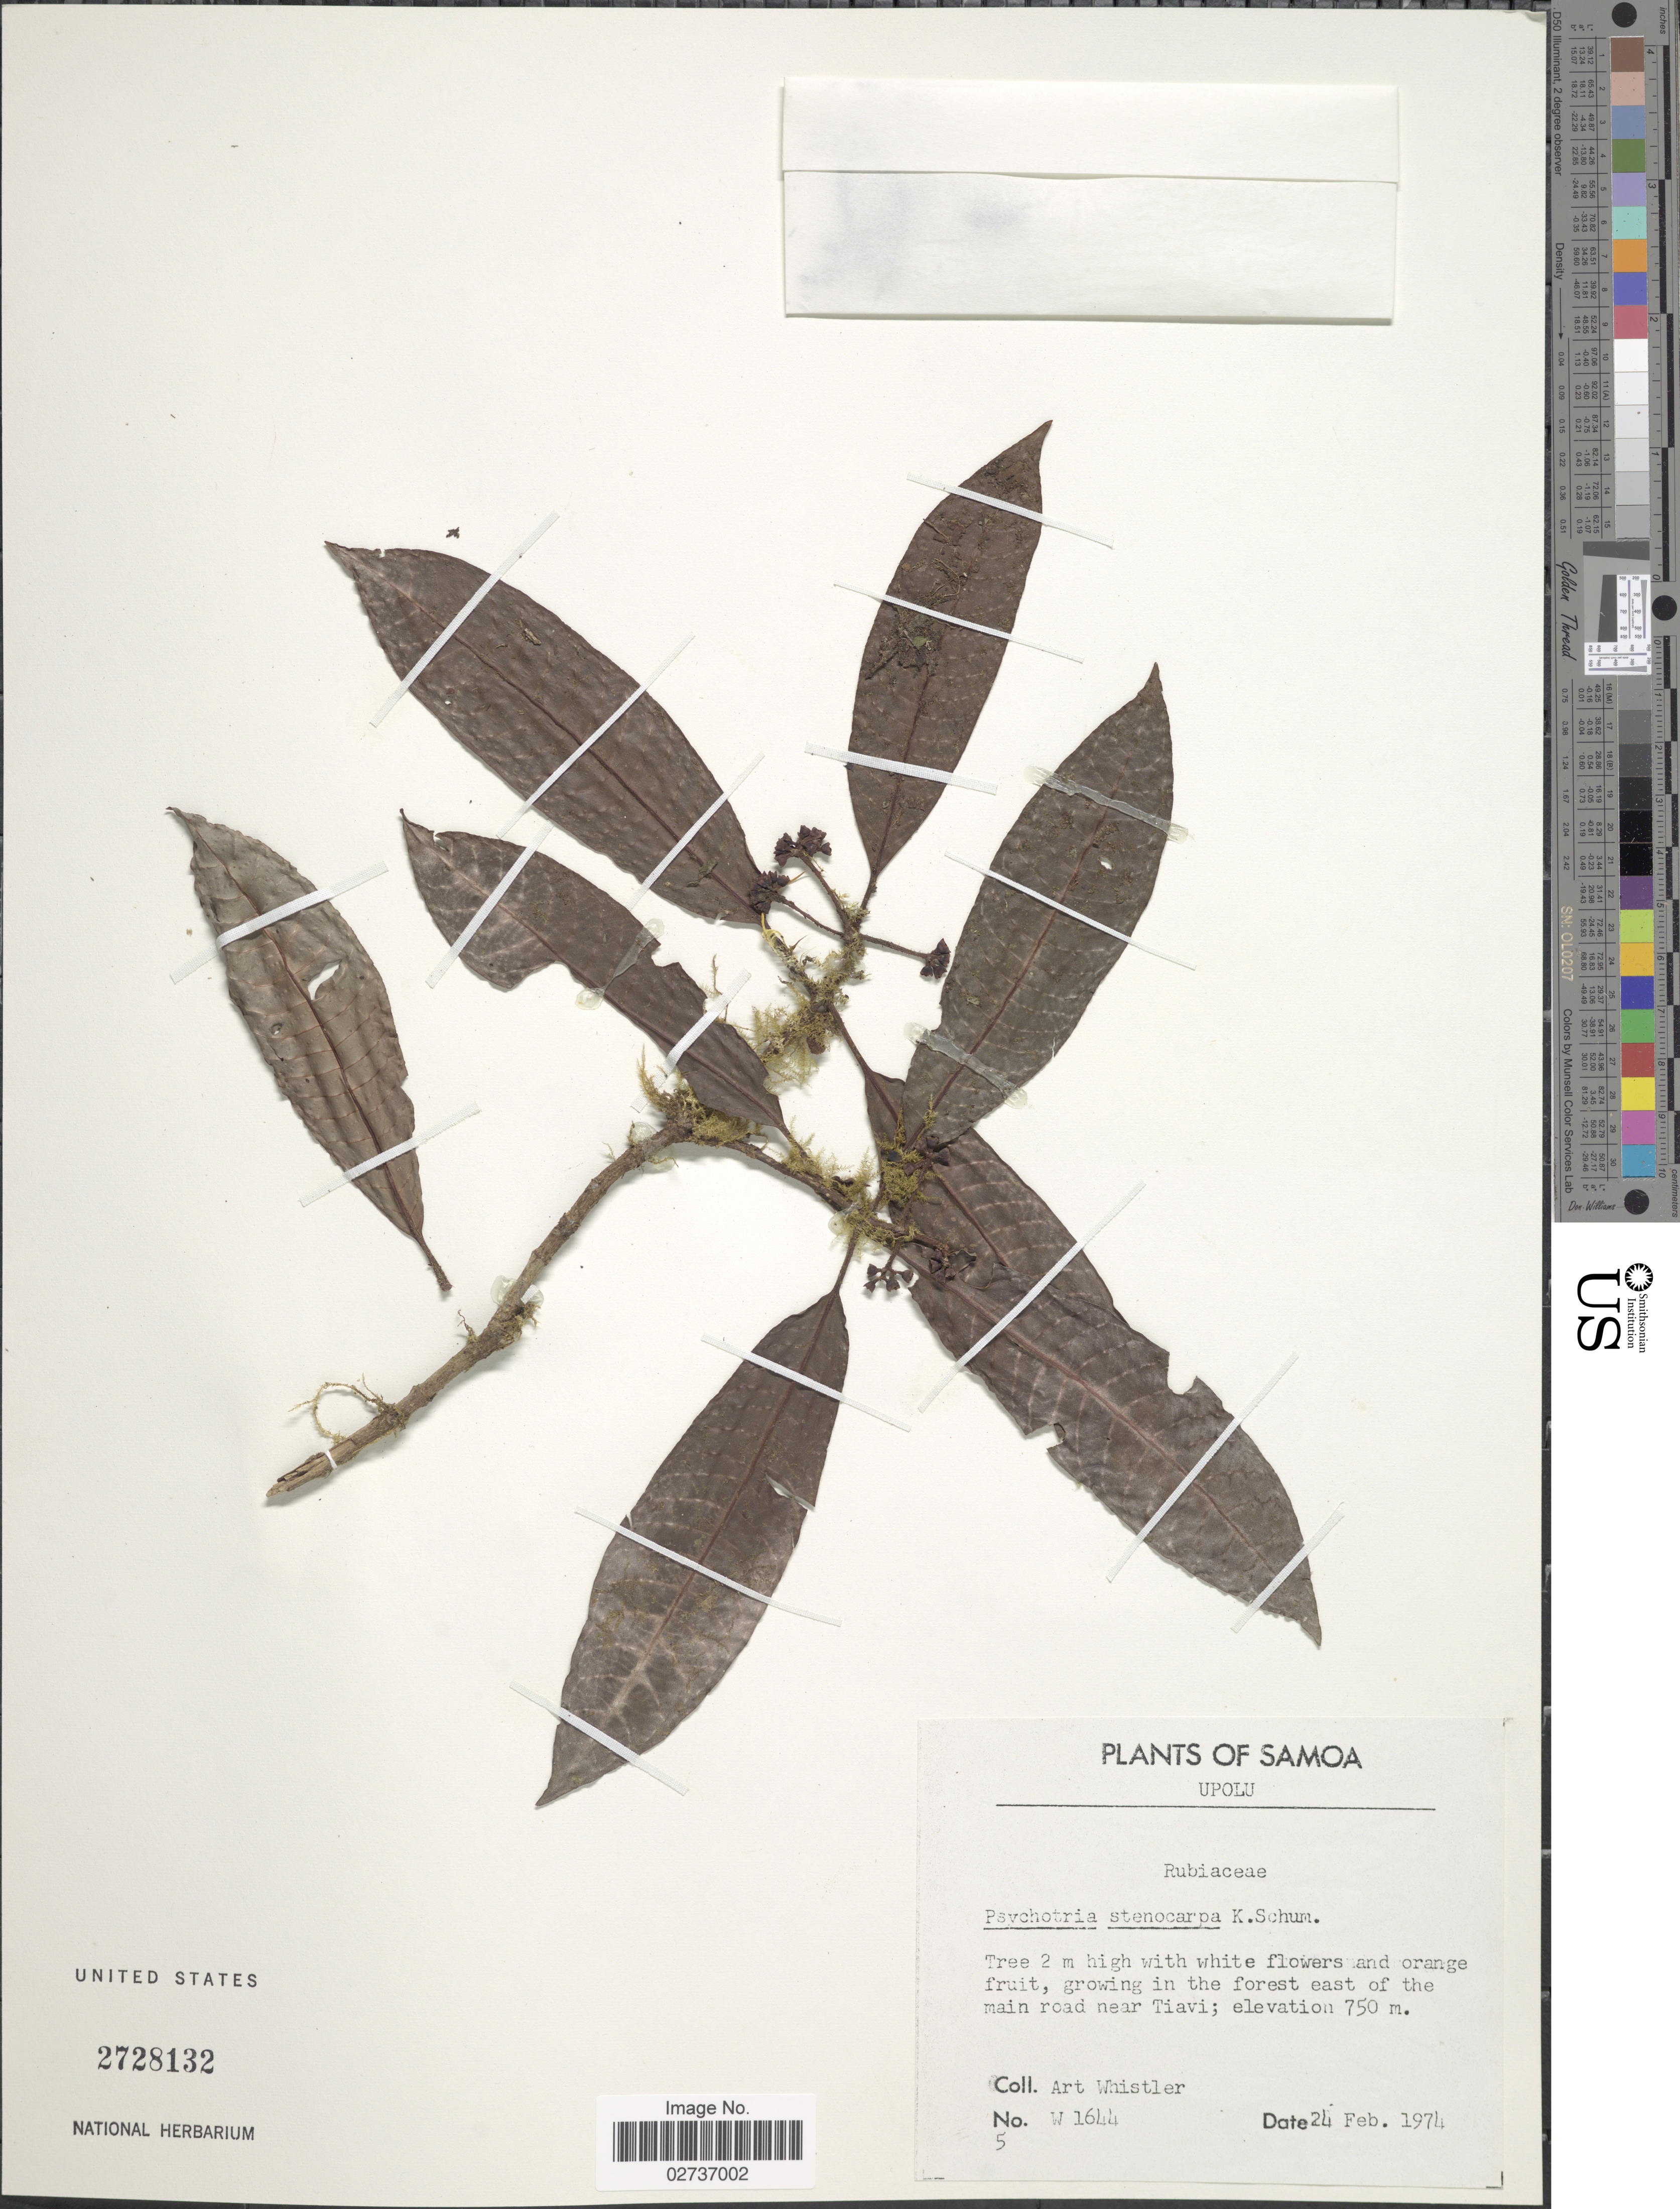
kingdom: Plantae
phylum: Tracheophyta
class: Magnoliopsida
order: Gentianales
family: Rubiaceae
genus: Psychotria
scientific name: Psychotria stenocarpa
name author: K. Schum.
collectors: A. Whistler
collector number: W 1644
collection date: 1974-02-24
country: Samoa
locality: Samoa. Upolu. Growing in the forest east of the main road near Tiavi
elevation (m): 750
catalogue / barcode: US 2728132